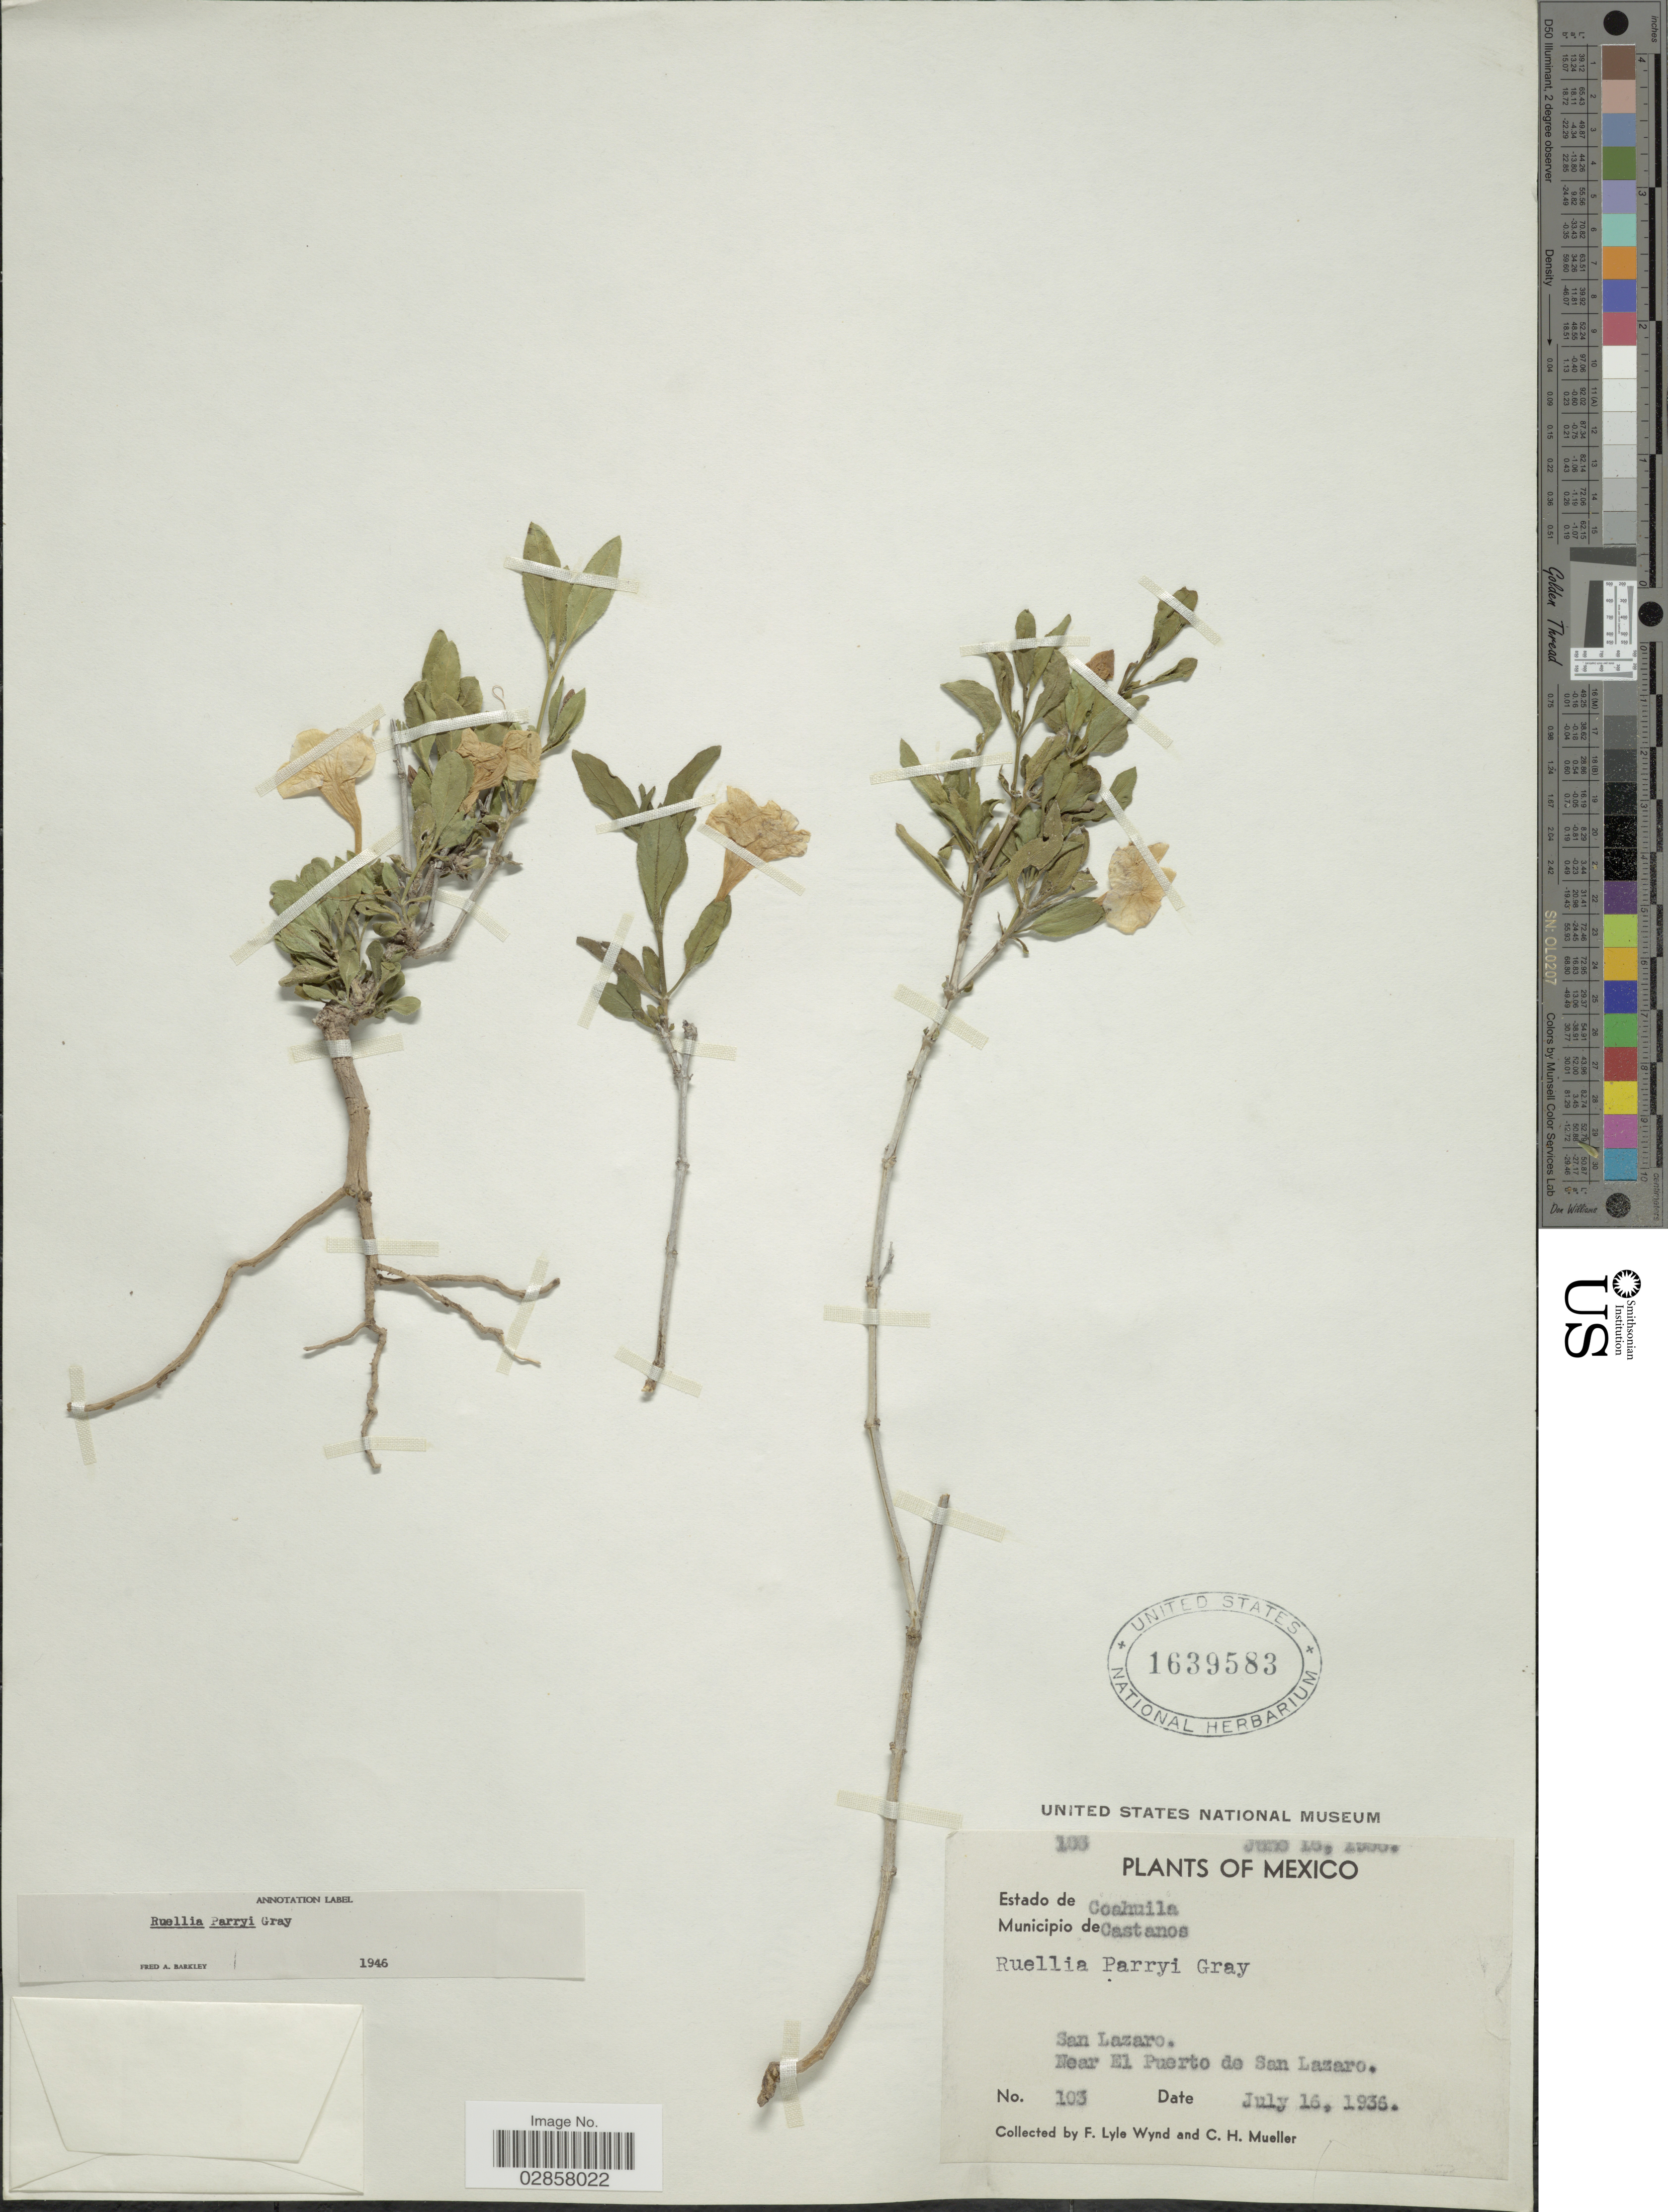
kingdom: Plantae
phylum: Tracheophyta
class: Magnoliopsida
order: Lamiales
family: Acanthaceae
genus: Ruellia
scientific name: Ruellia parryi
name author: A. Gray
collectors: F. L. Wynd & C. H. Mueller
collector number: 103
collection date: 1936-07-16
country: Mexico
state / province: Coahuila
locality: Municipio de Castanos. San Lazaro. Near El Puerto de San Lazaro.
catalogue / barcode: US 1639583